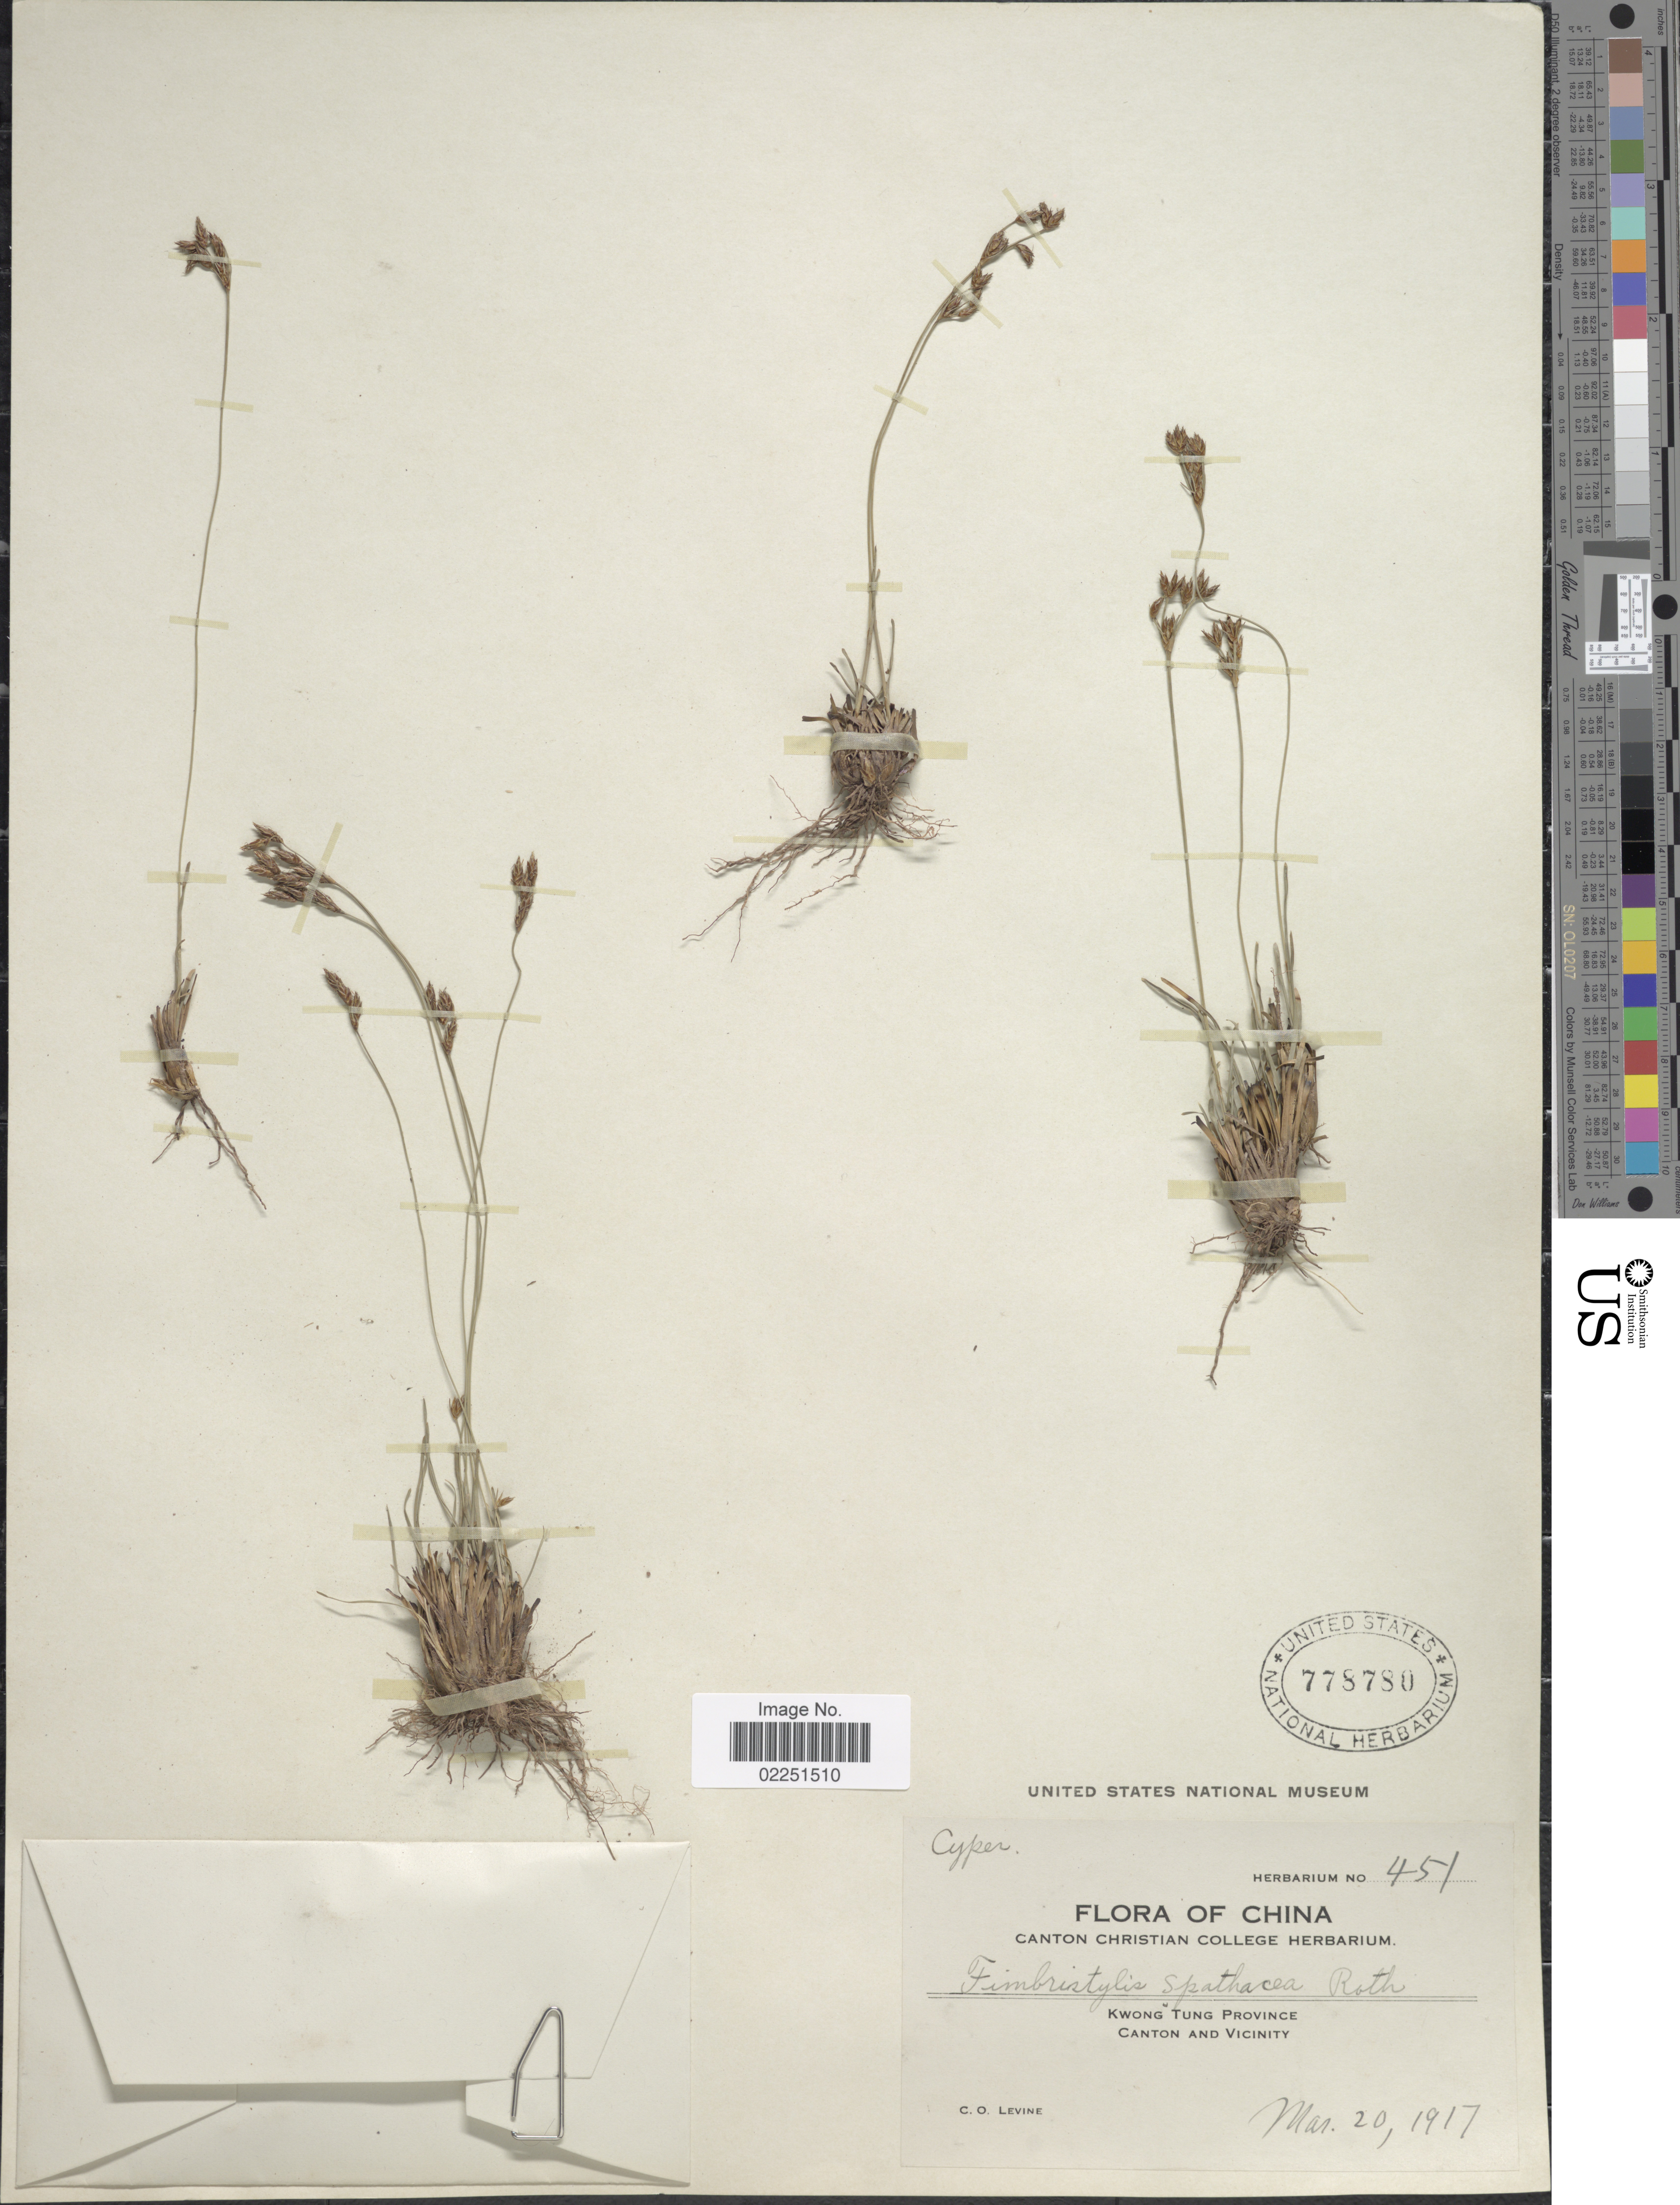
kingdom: Plantae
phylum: Tracheophyta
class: Liliopsida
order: Poales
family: Cyperaceae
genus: Fimbristylis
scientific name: Fimbristylis sp.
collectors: C. O. Levine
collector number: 451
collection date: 1917-05-20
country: China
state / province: Guangdong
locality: Kwong Tung Province, Canton and Vicinity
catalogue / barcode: US 778780